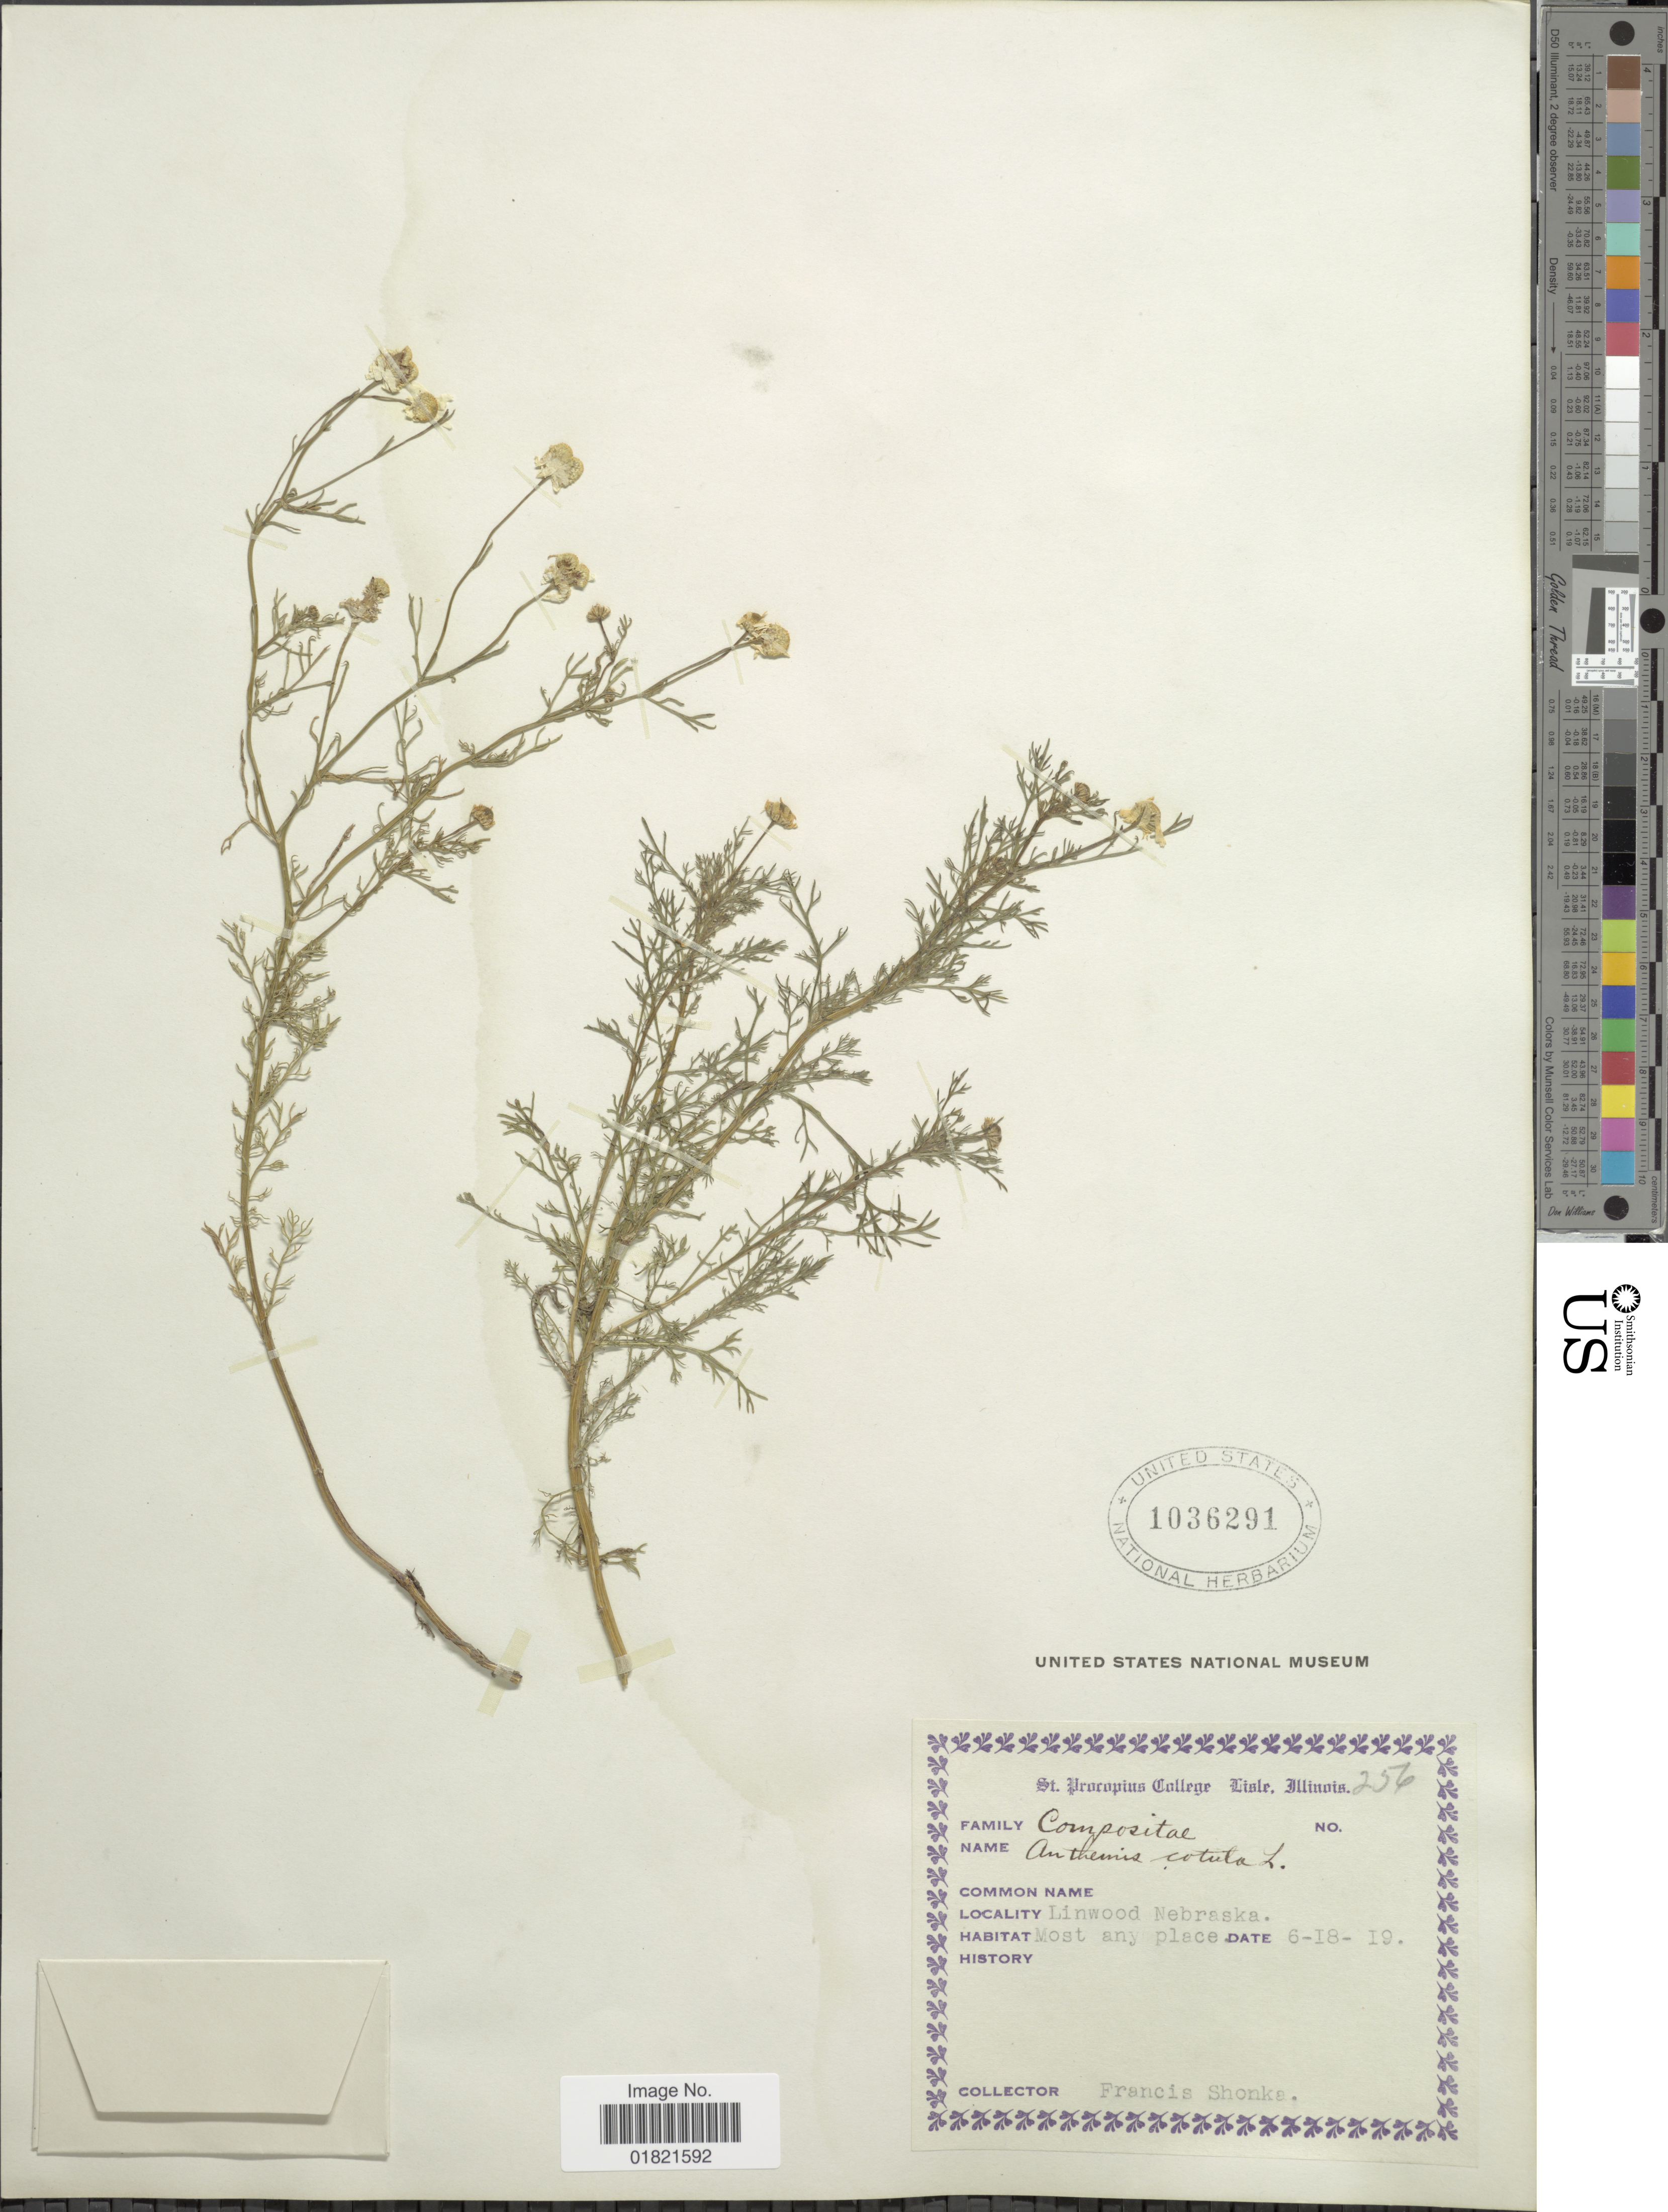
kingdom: Plantae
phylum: Tracheophyta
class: Magnoliopsida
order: Asterales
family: Asteraceae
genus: Anthemis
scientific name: Anthemis cotula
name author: L.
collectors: F. Shonka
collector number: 256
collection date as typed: Transcribed d/m/y: 18/6/19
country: United States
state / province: Nebraska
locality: Linwood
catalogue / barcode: US 1036291